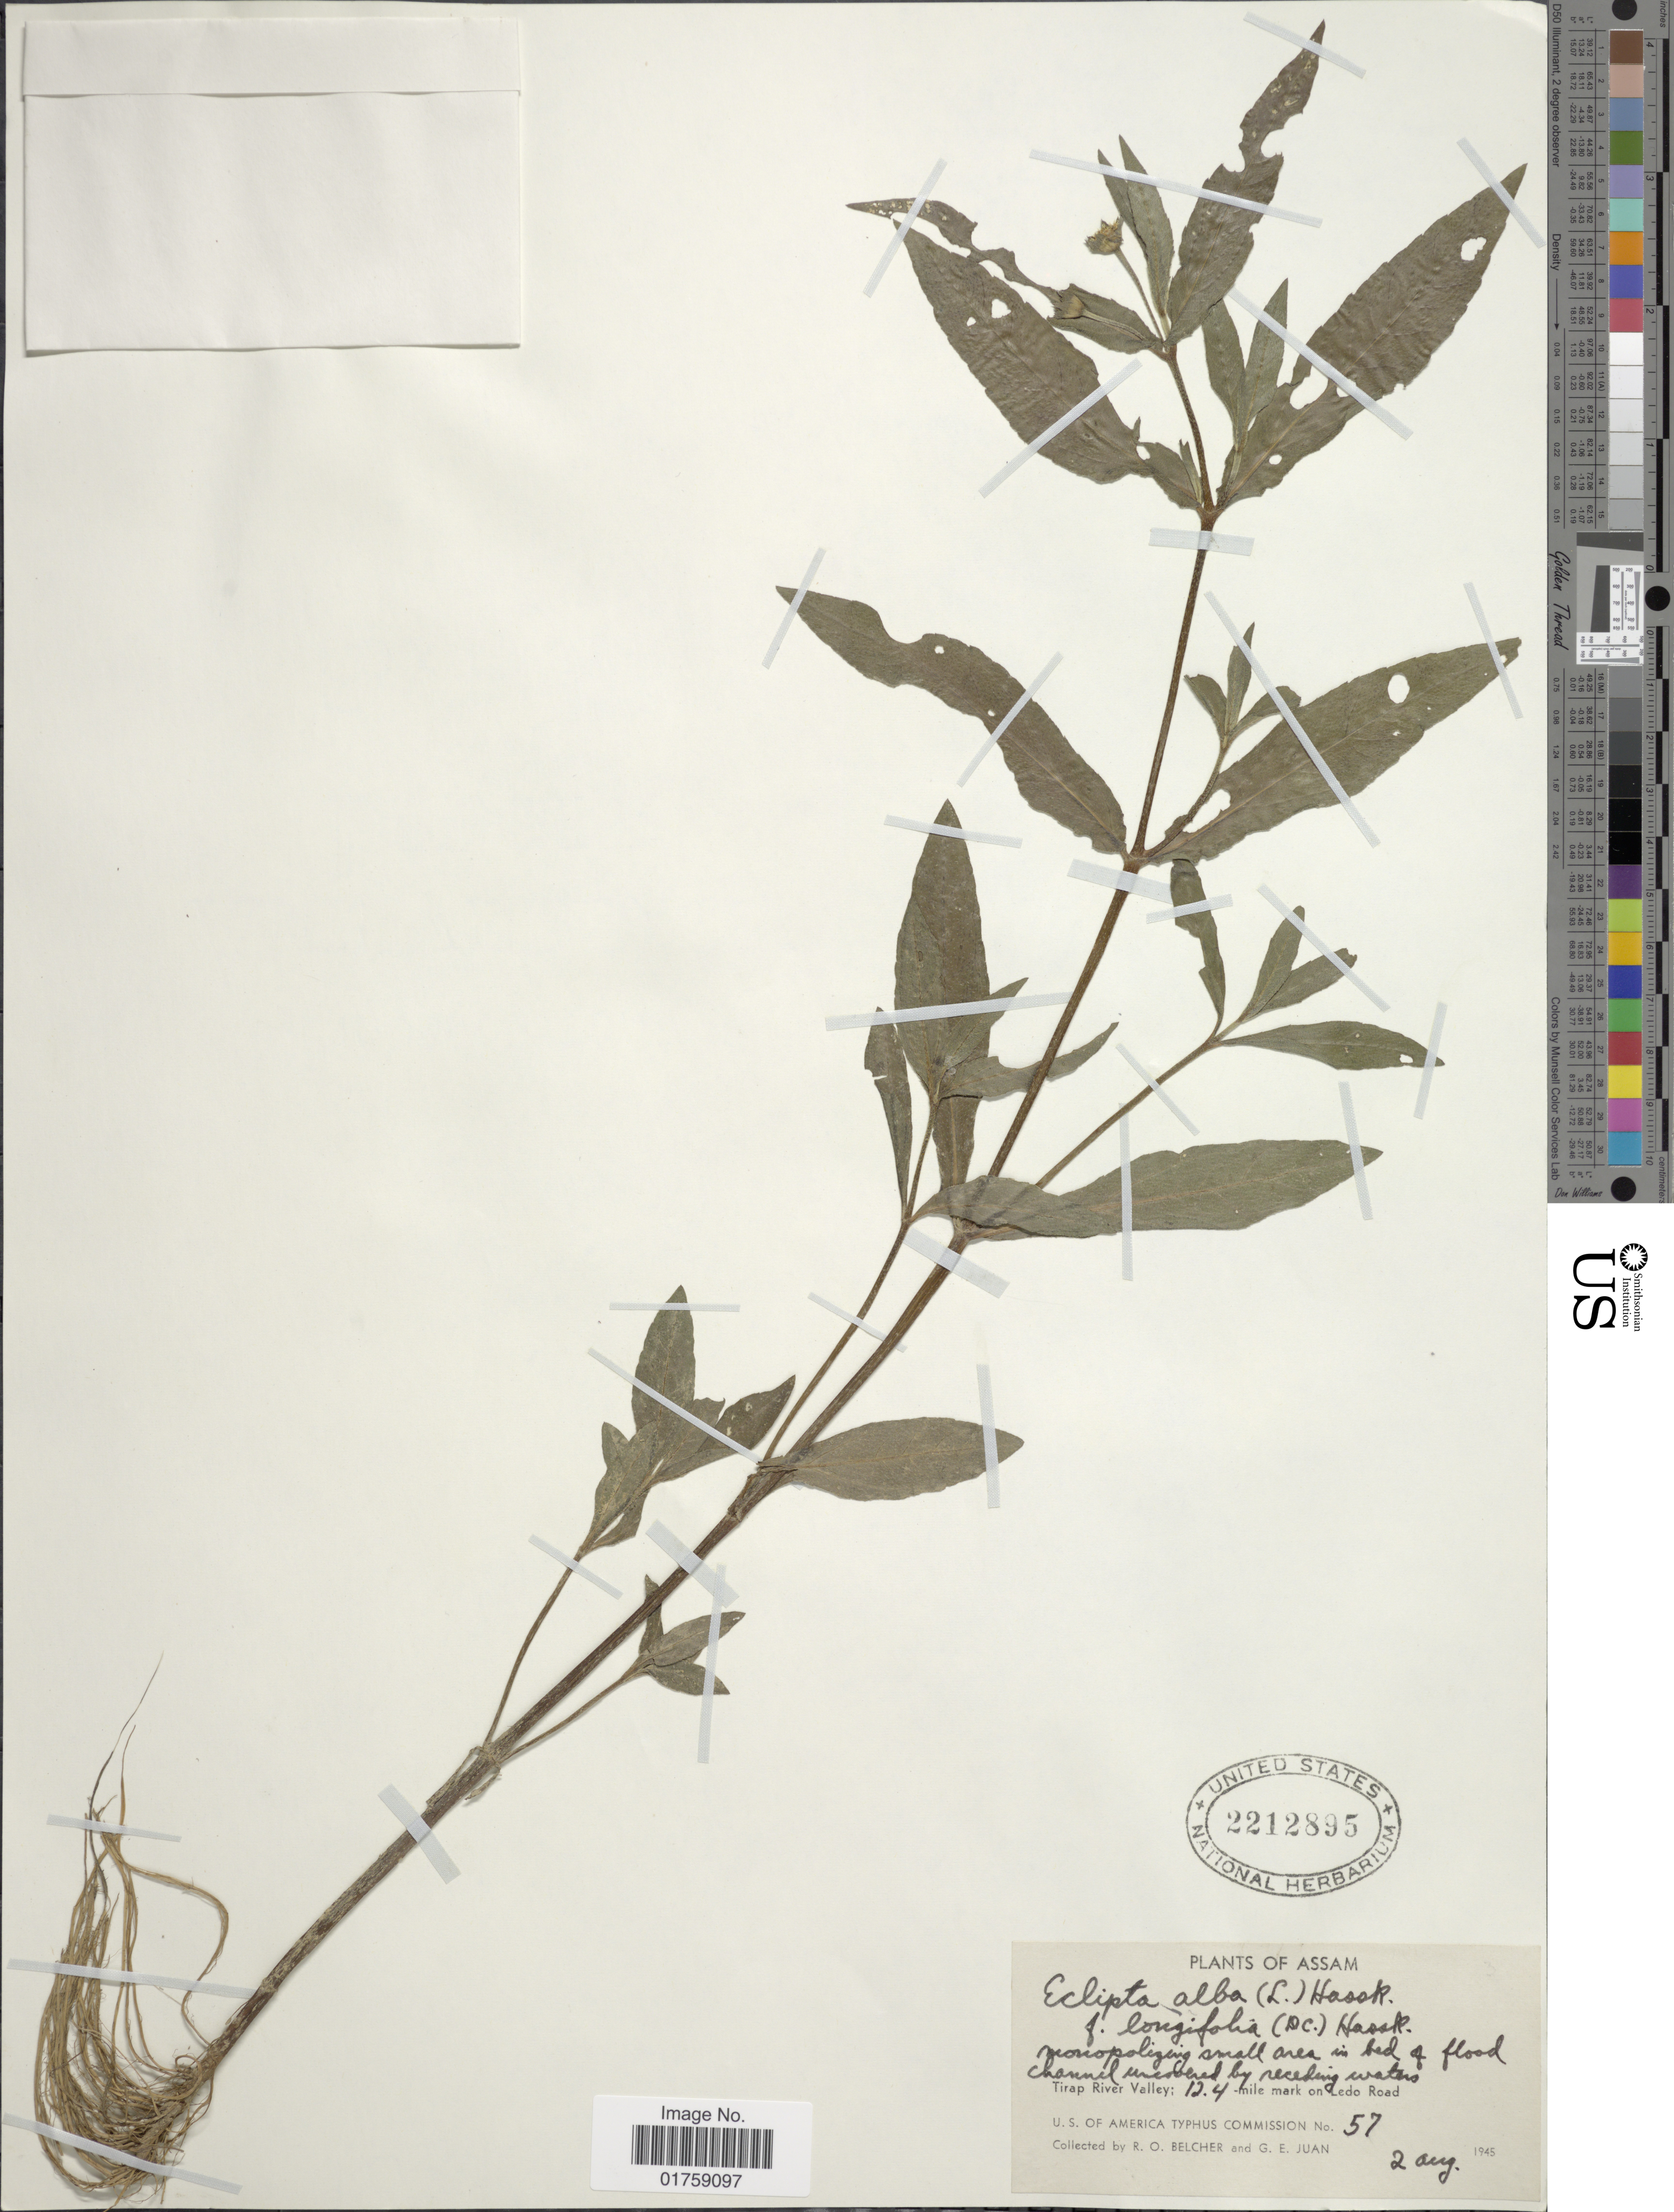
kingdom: Plantae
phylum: Tracheophyta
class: Magnoliopsida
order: Asterales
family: Asteraceae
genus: Eclipta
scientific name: Eclipta prostrata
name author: (L.) L.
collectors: R. Belcher & G. Juan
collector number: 57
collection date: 1945-08-02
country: India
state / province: Assam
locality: Assam. Tirap River Valley; 12.4 mile mark on Ledo Road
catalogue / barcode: US 2212895